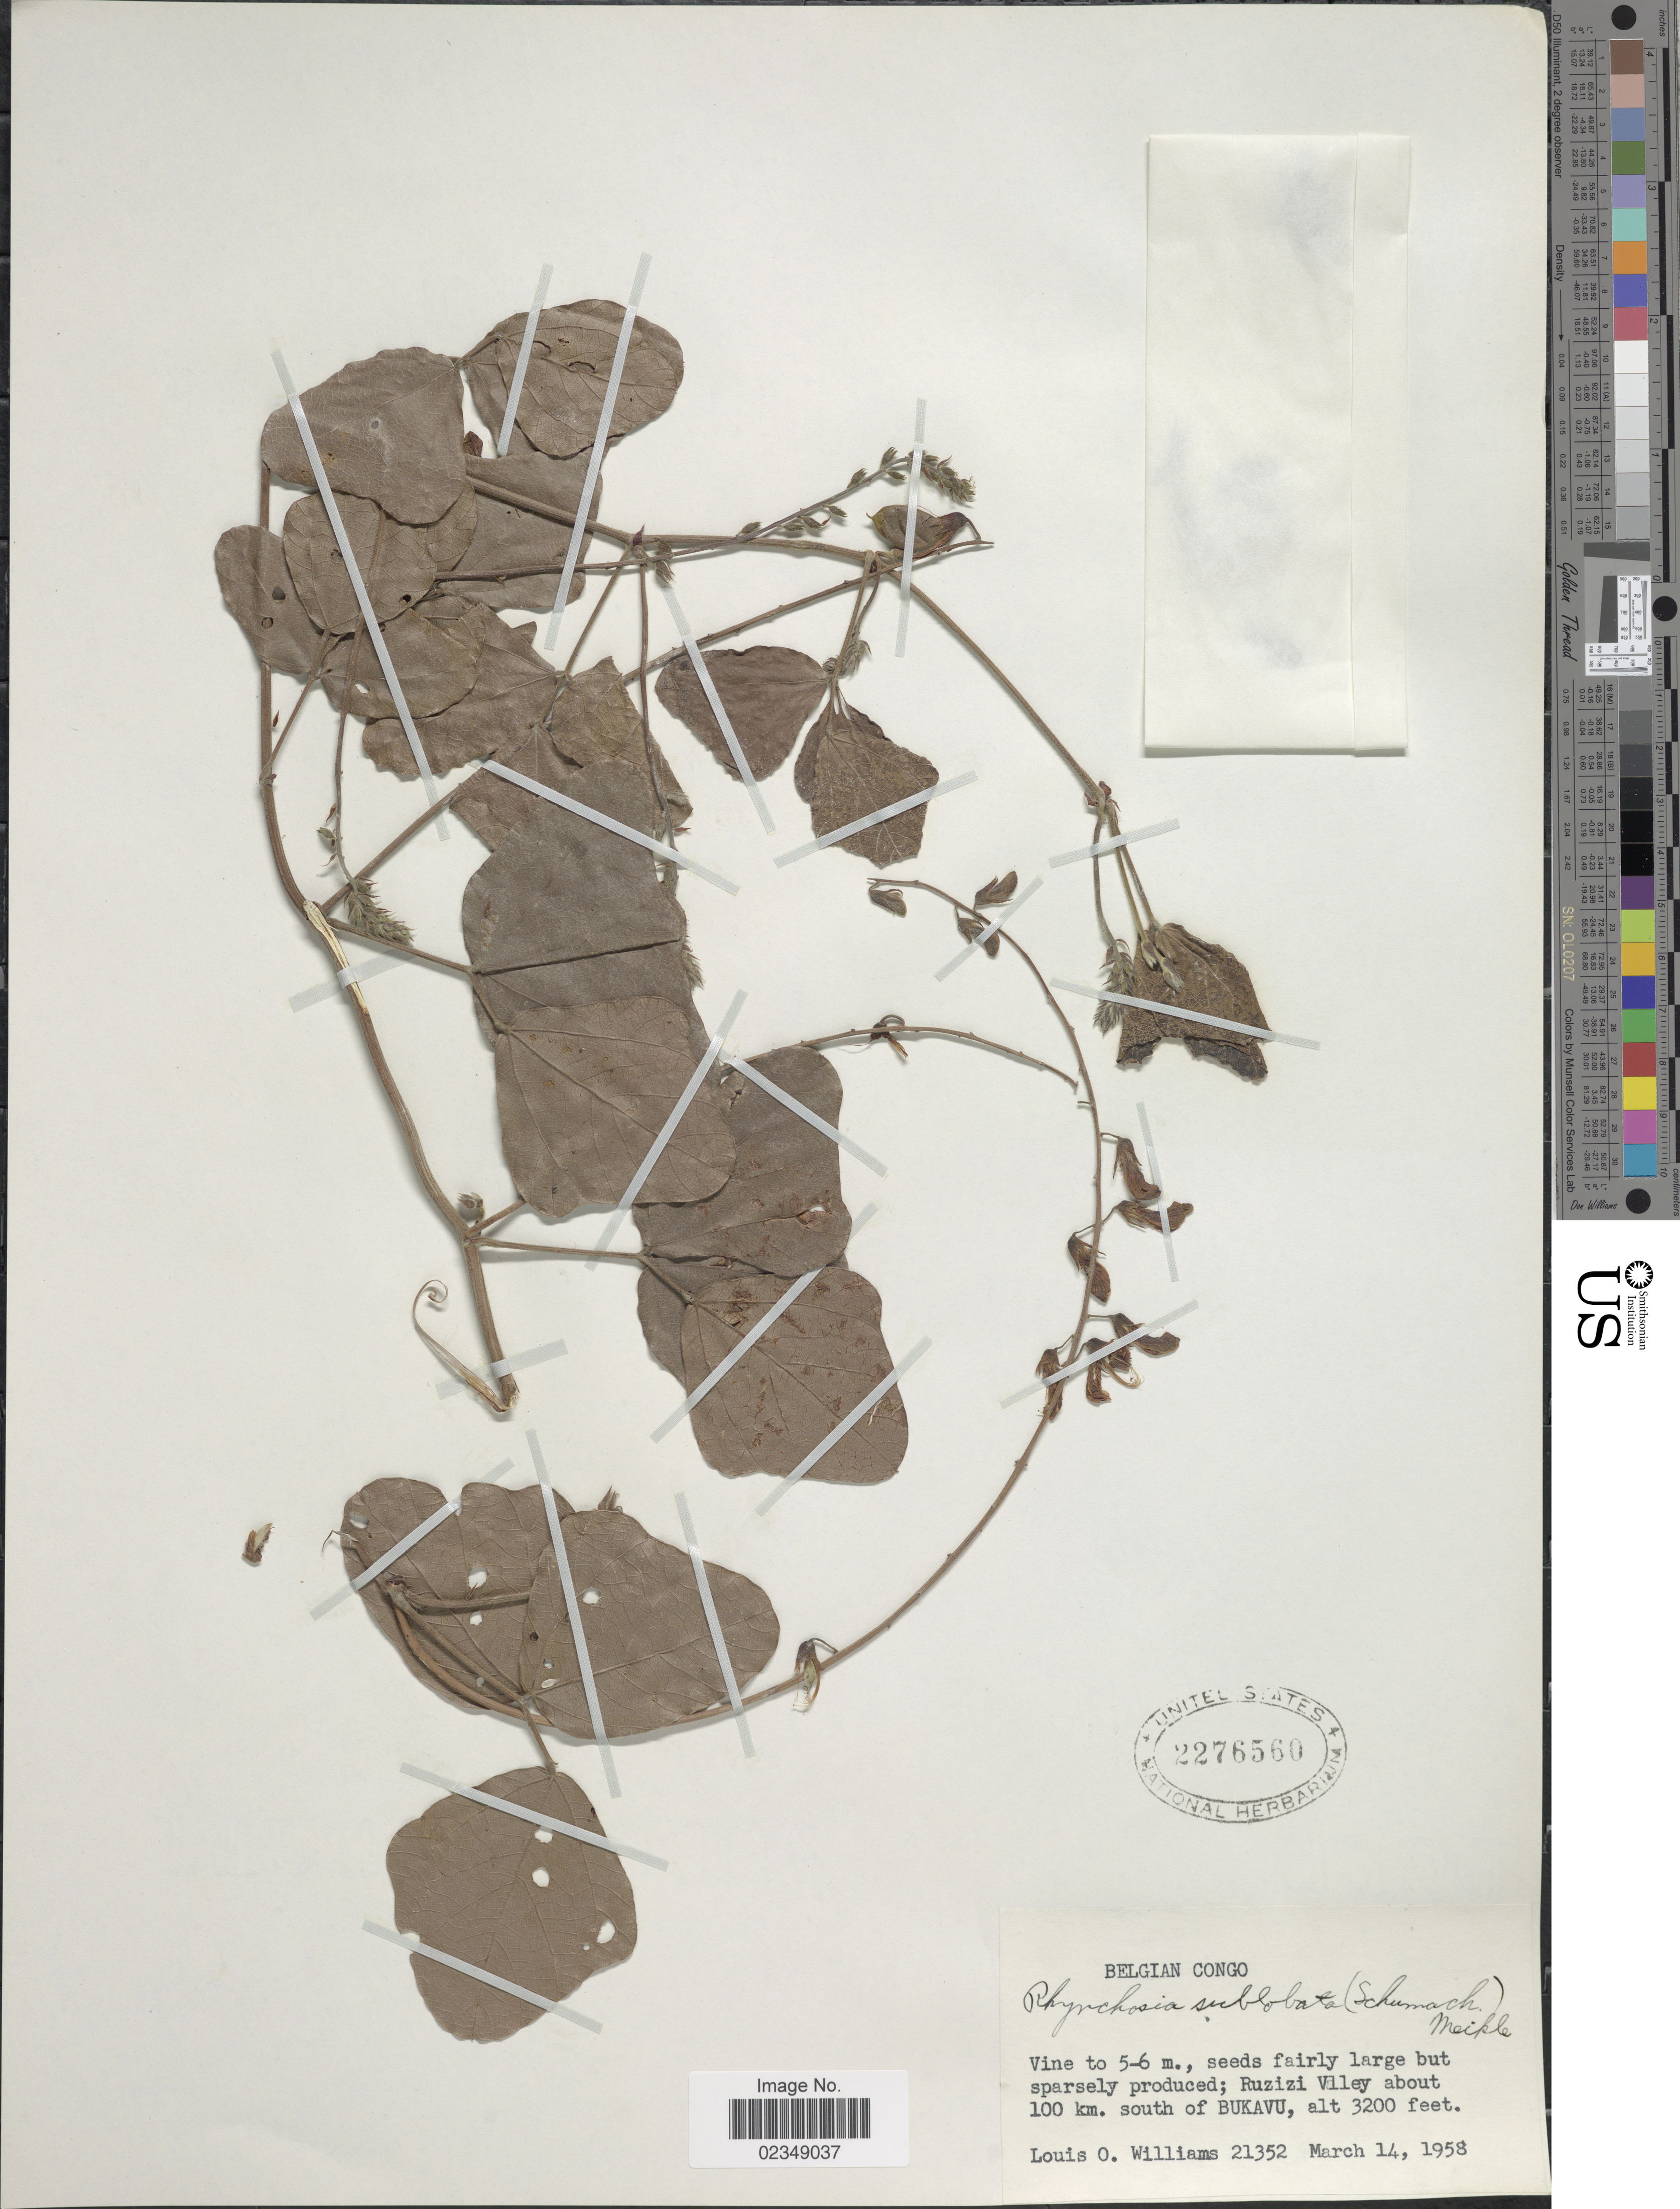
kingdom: Plantae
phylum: Tracheophyta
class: Magnoliopsida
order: Fabales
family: Fabaceae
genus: Rhynchosia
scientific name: Rhynchosia sublobata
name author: (Schumach.) Meikle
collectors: L. O. Williams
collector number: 21352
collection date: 1958-03-14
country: Congo, Democratic Republic of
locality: Belgian Congo, Ruziz Valley about 100 km. south of Bukavu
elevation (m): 975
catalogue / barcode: US 2276560